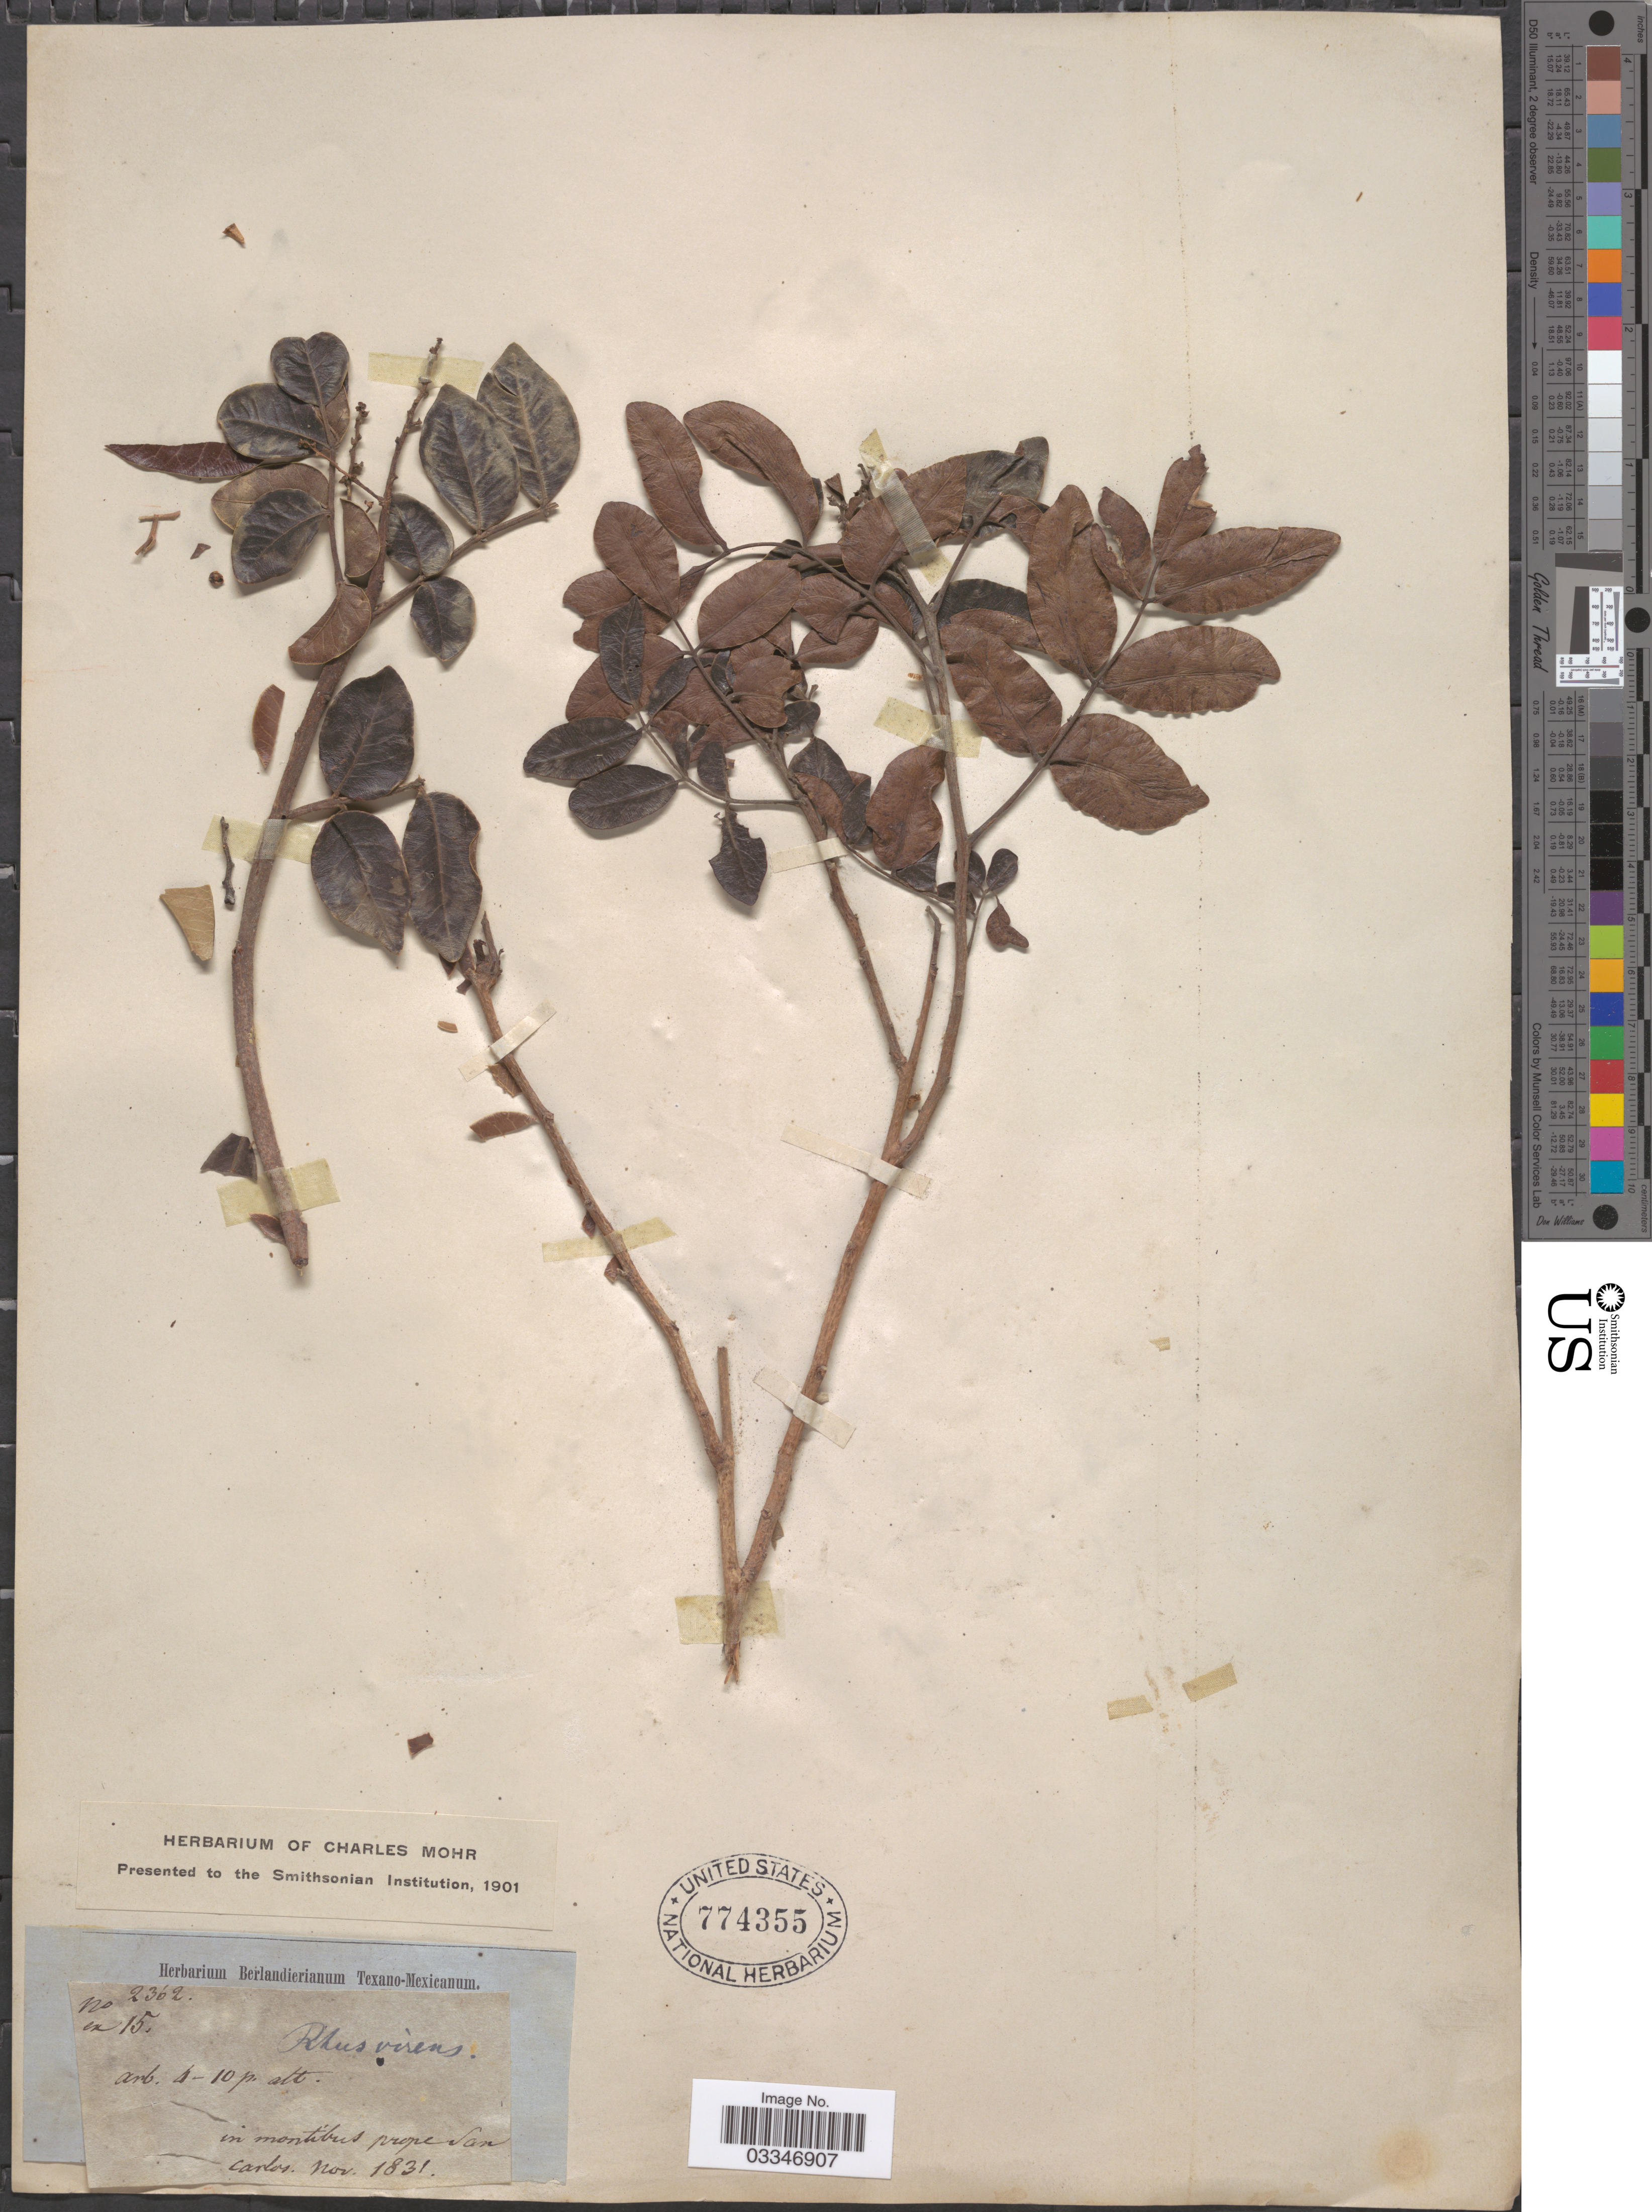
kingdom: Plantae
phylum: Tracheophyta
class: Magnoliopsida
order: Sapindales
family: Anacardiaceae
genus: Rhus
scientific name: Rhus virens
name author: Lindh. ex A. Gray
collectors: ex Herb. Berlandierianum Texano-Mexicanum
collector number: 2362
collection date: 1831-11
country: United States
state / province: Texas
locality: In montibus prope San Carlos.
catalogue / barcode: US 774355